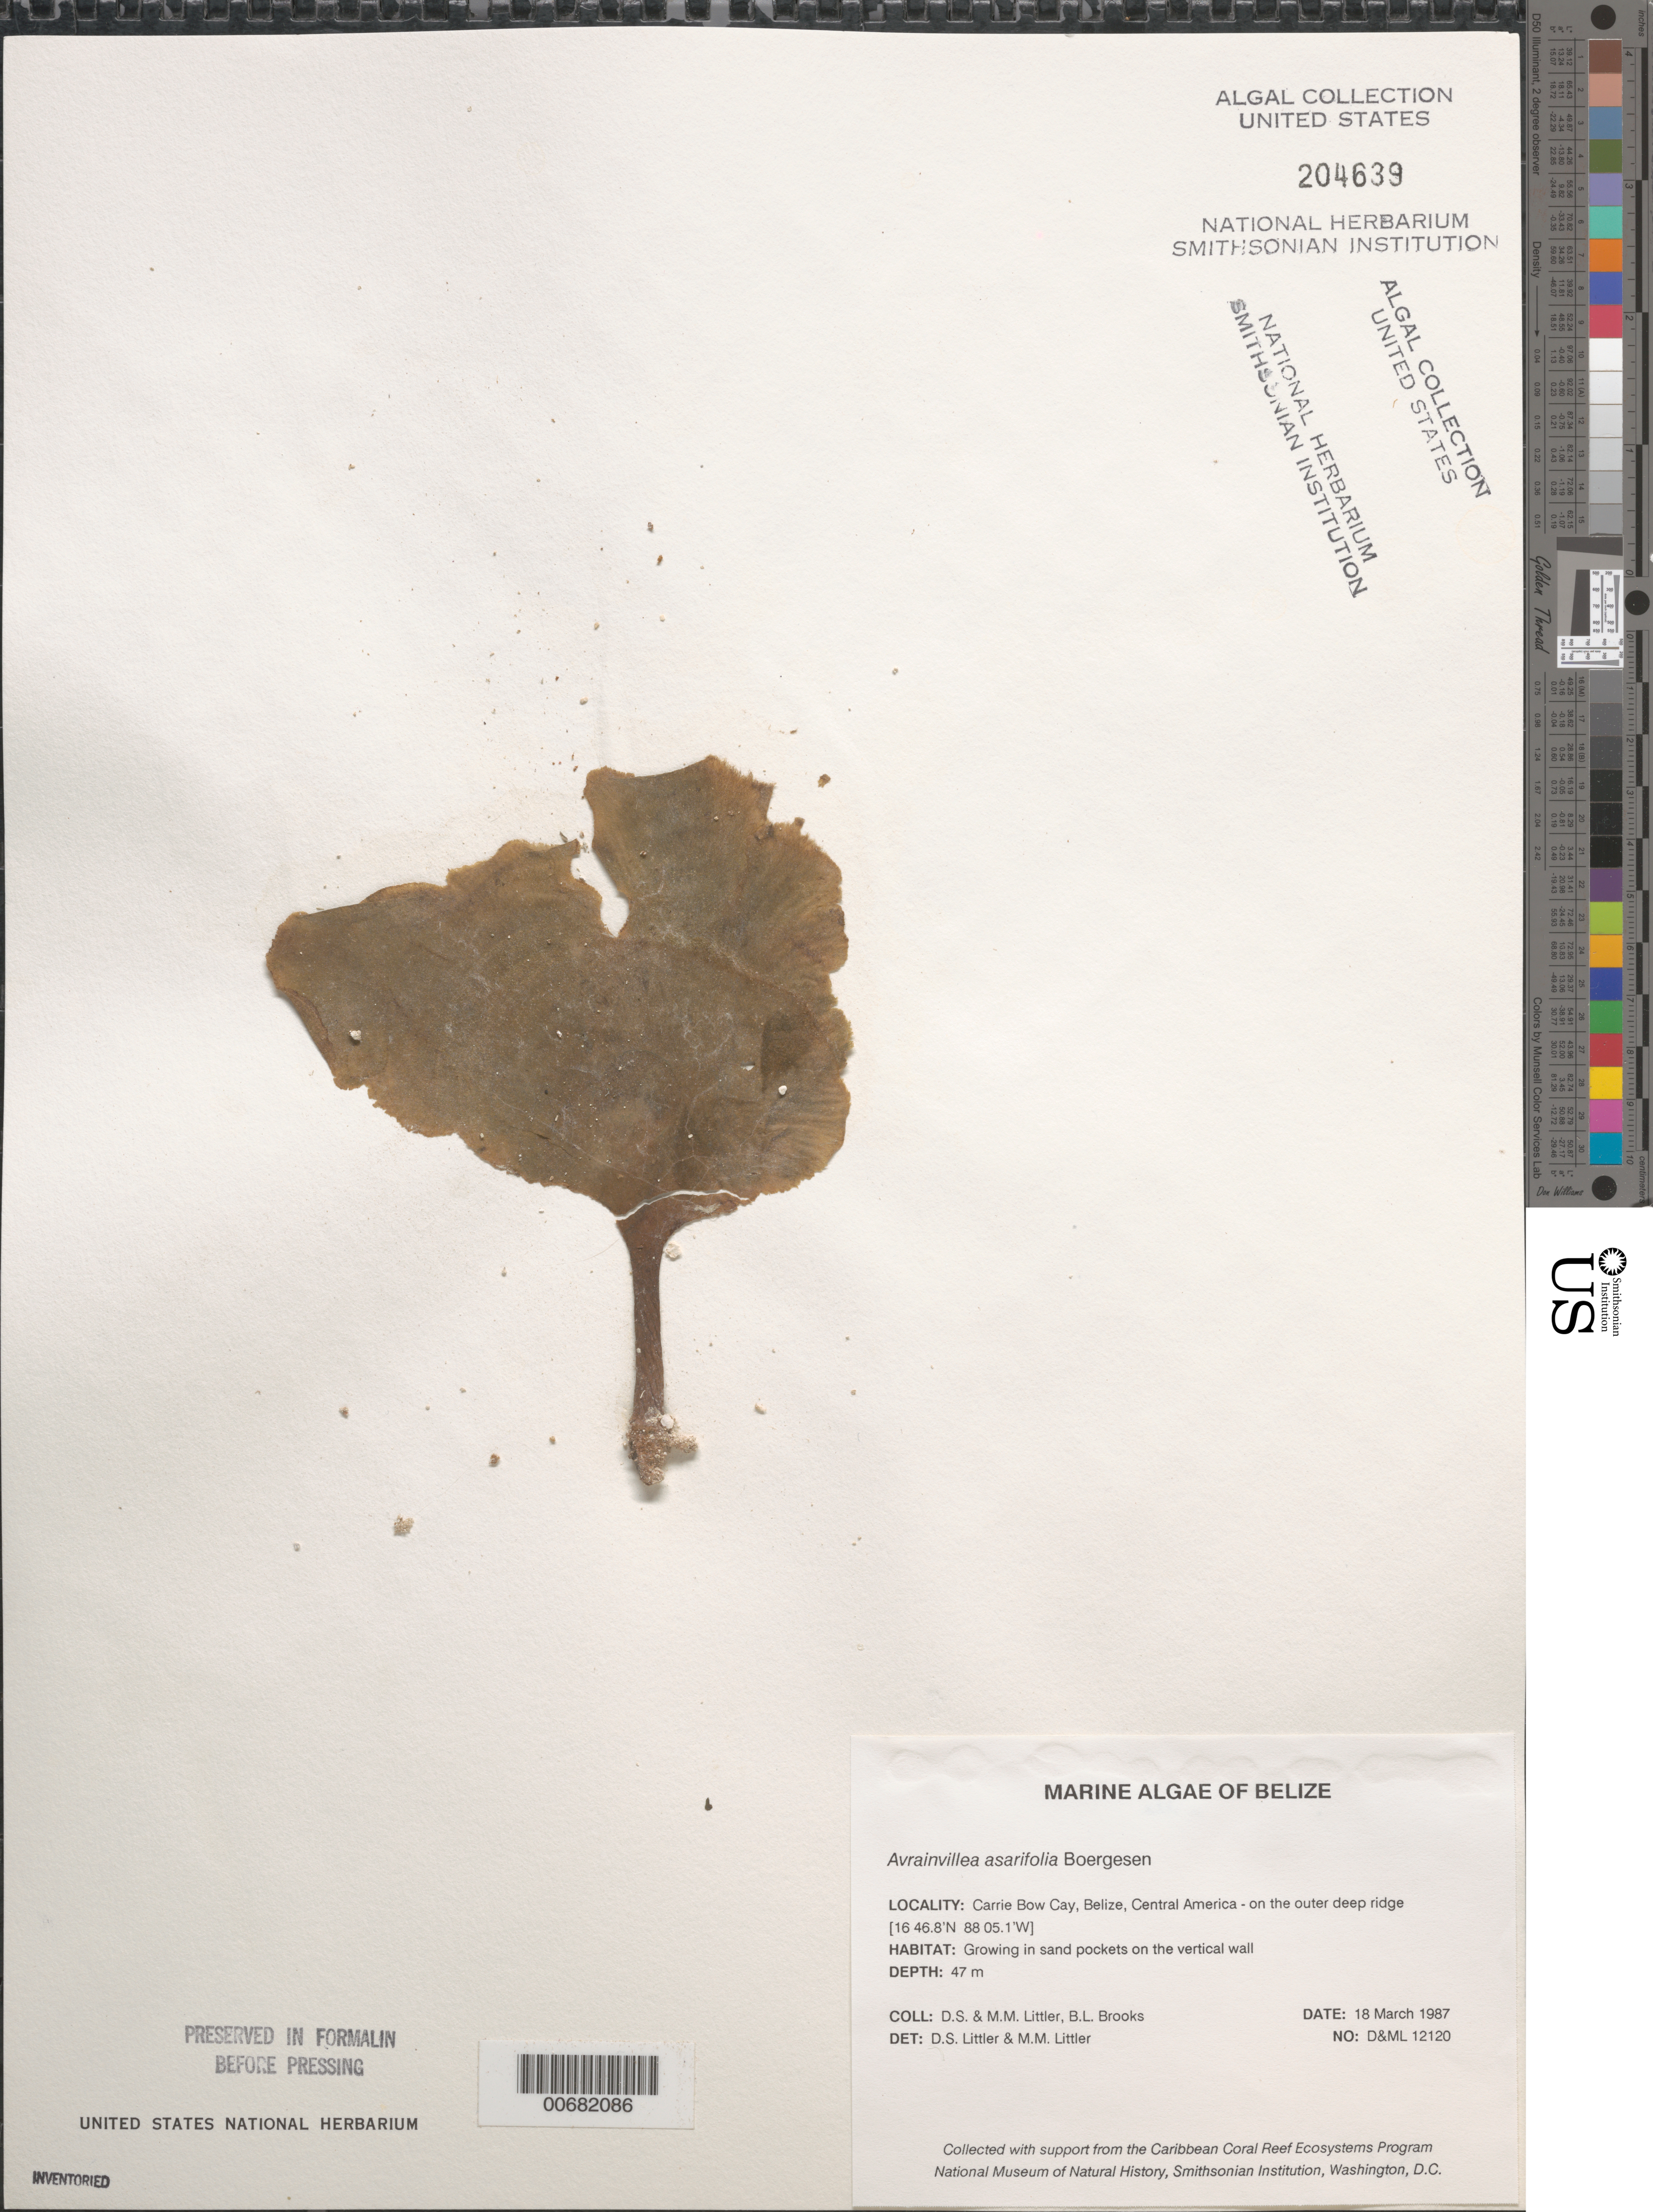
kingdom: Plantae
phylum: Chlorophyta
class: Ulvophyceae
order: Bryopsidales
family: Dichotomosiphonaceae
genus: Avrainvillea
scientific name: Avrainvillea asarifolia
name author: Børgesen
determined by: Littler, D. S.; Littler, M. M.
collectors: D. S. Littler, M. M. Littler, B. Brooks & I. McIntyre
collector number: D&ML 12120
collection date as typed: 18 Mar 1987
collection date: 1987-03-18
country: Belize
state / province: Stann Creek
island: Carrie Bow Cay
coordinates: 16 46.8' N, 88 05.1' W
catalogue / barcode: US 204639